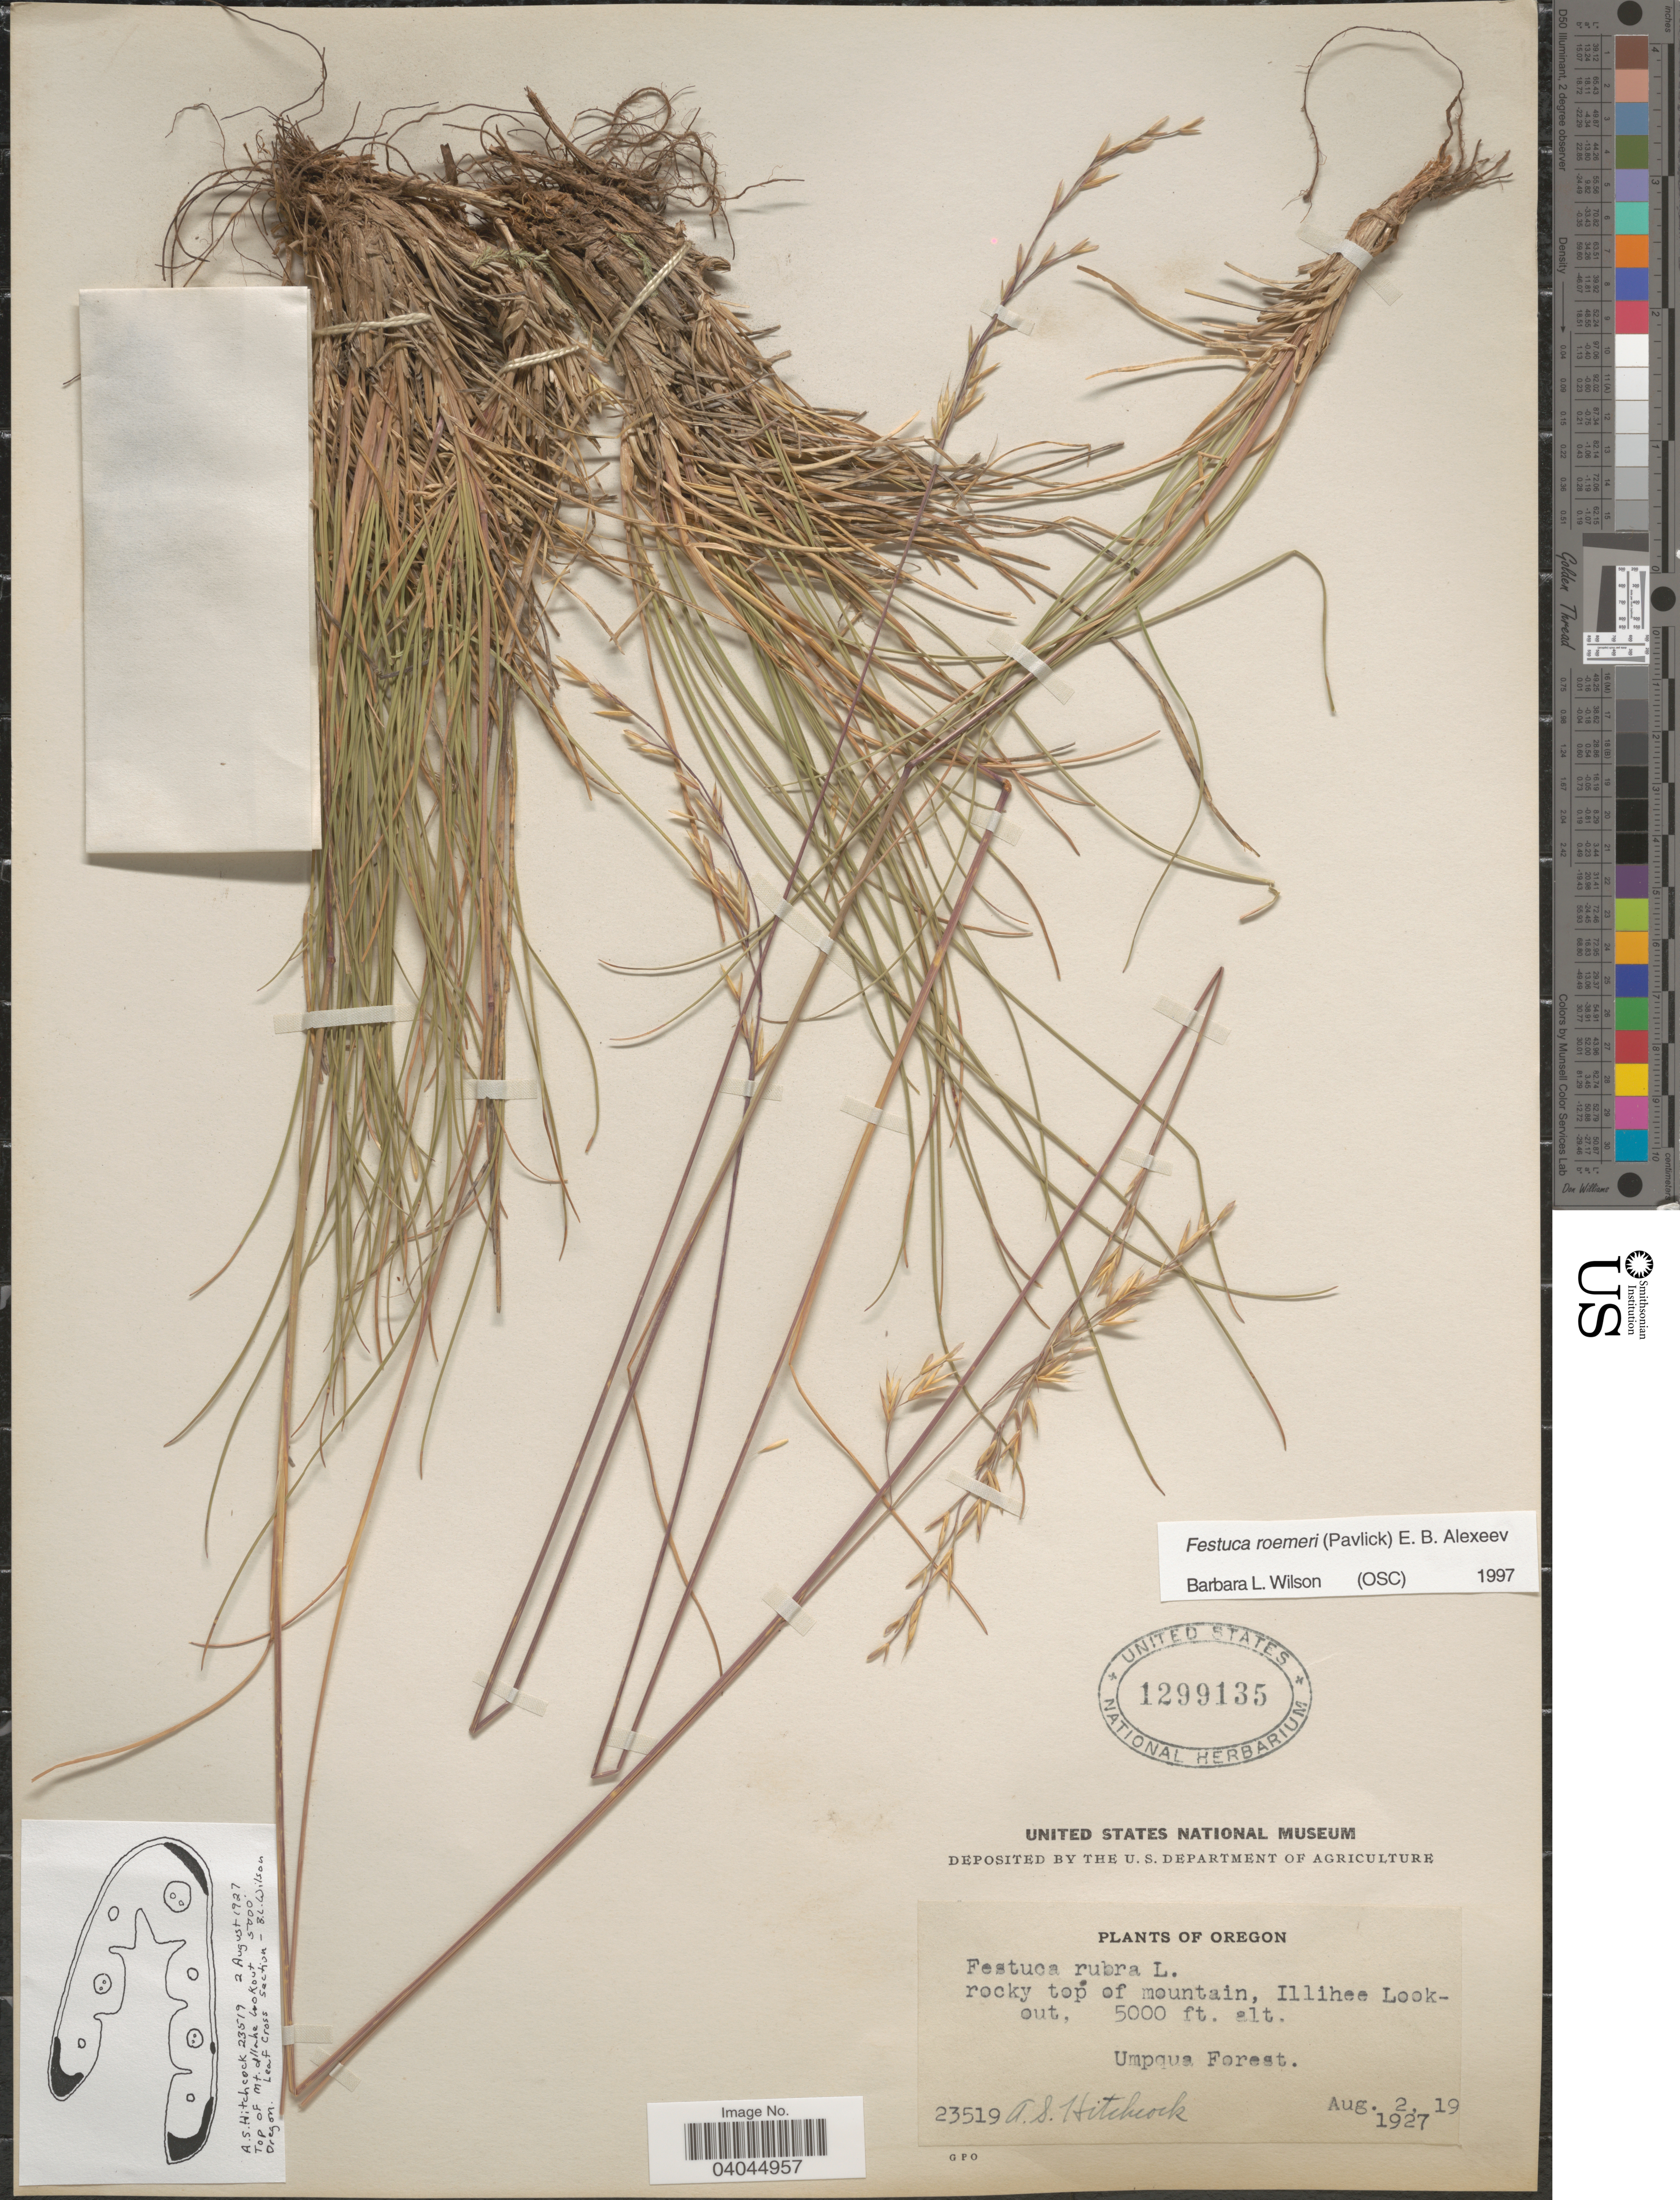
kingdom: Plantae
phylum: Tracheophyta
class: Liliopsida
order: Poales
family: Poaceae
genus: Festuca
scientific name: Festuca roemeri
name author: (Pavlick) E.B. Alexeev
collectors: A. S. Hitchcock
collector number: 23519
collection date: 1927-08-02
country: United States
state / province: Oregon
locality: Rocky top of mountain, Illihee Lookout. Umpqua Forest.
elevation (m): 1524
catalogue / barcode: US 1299135